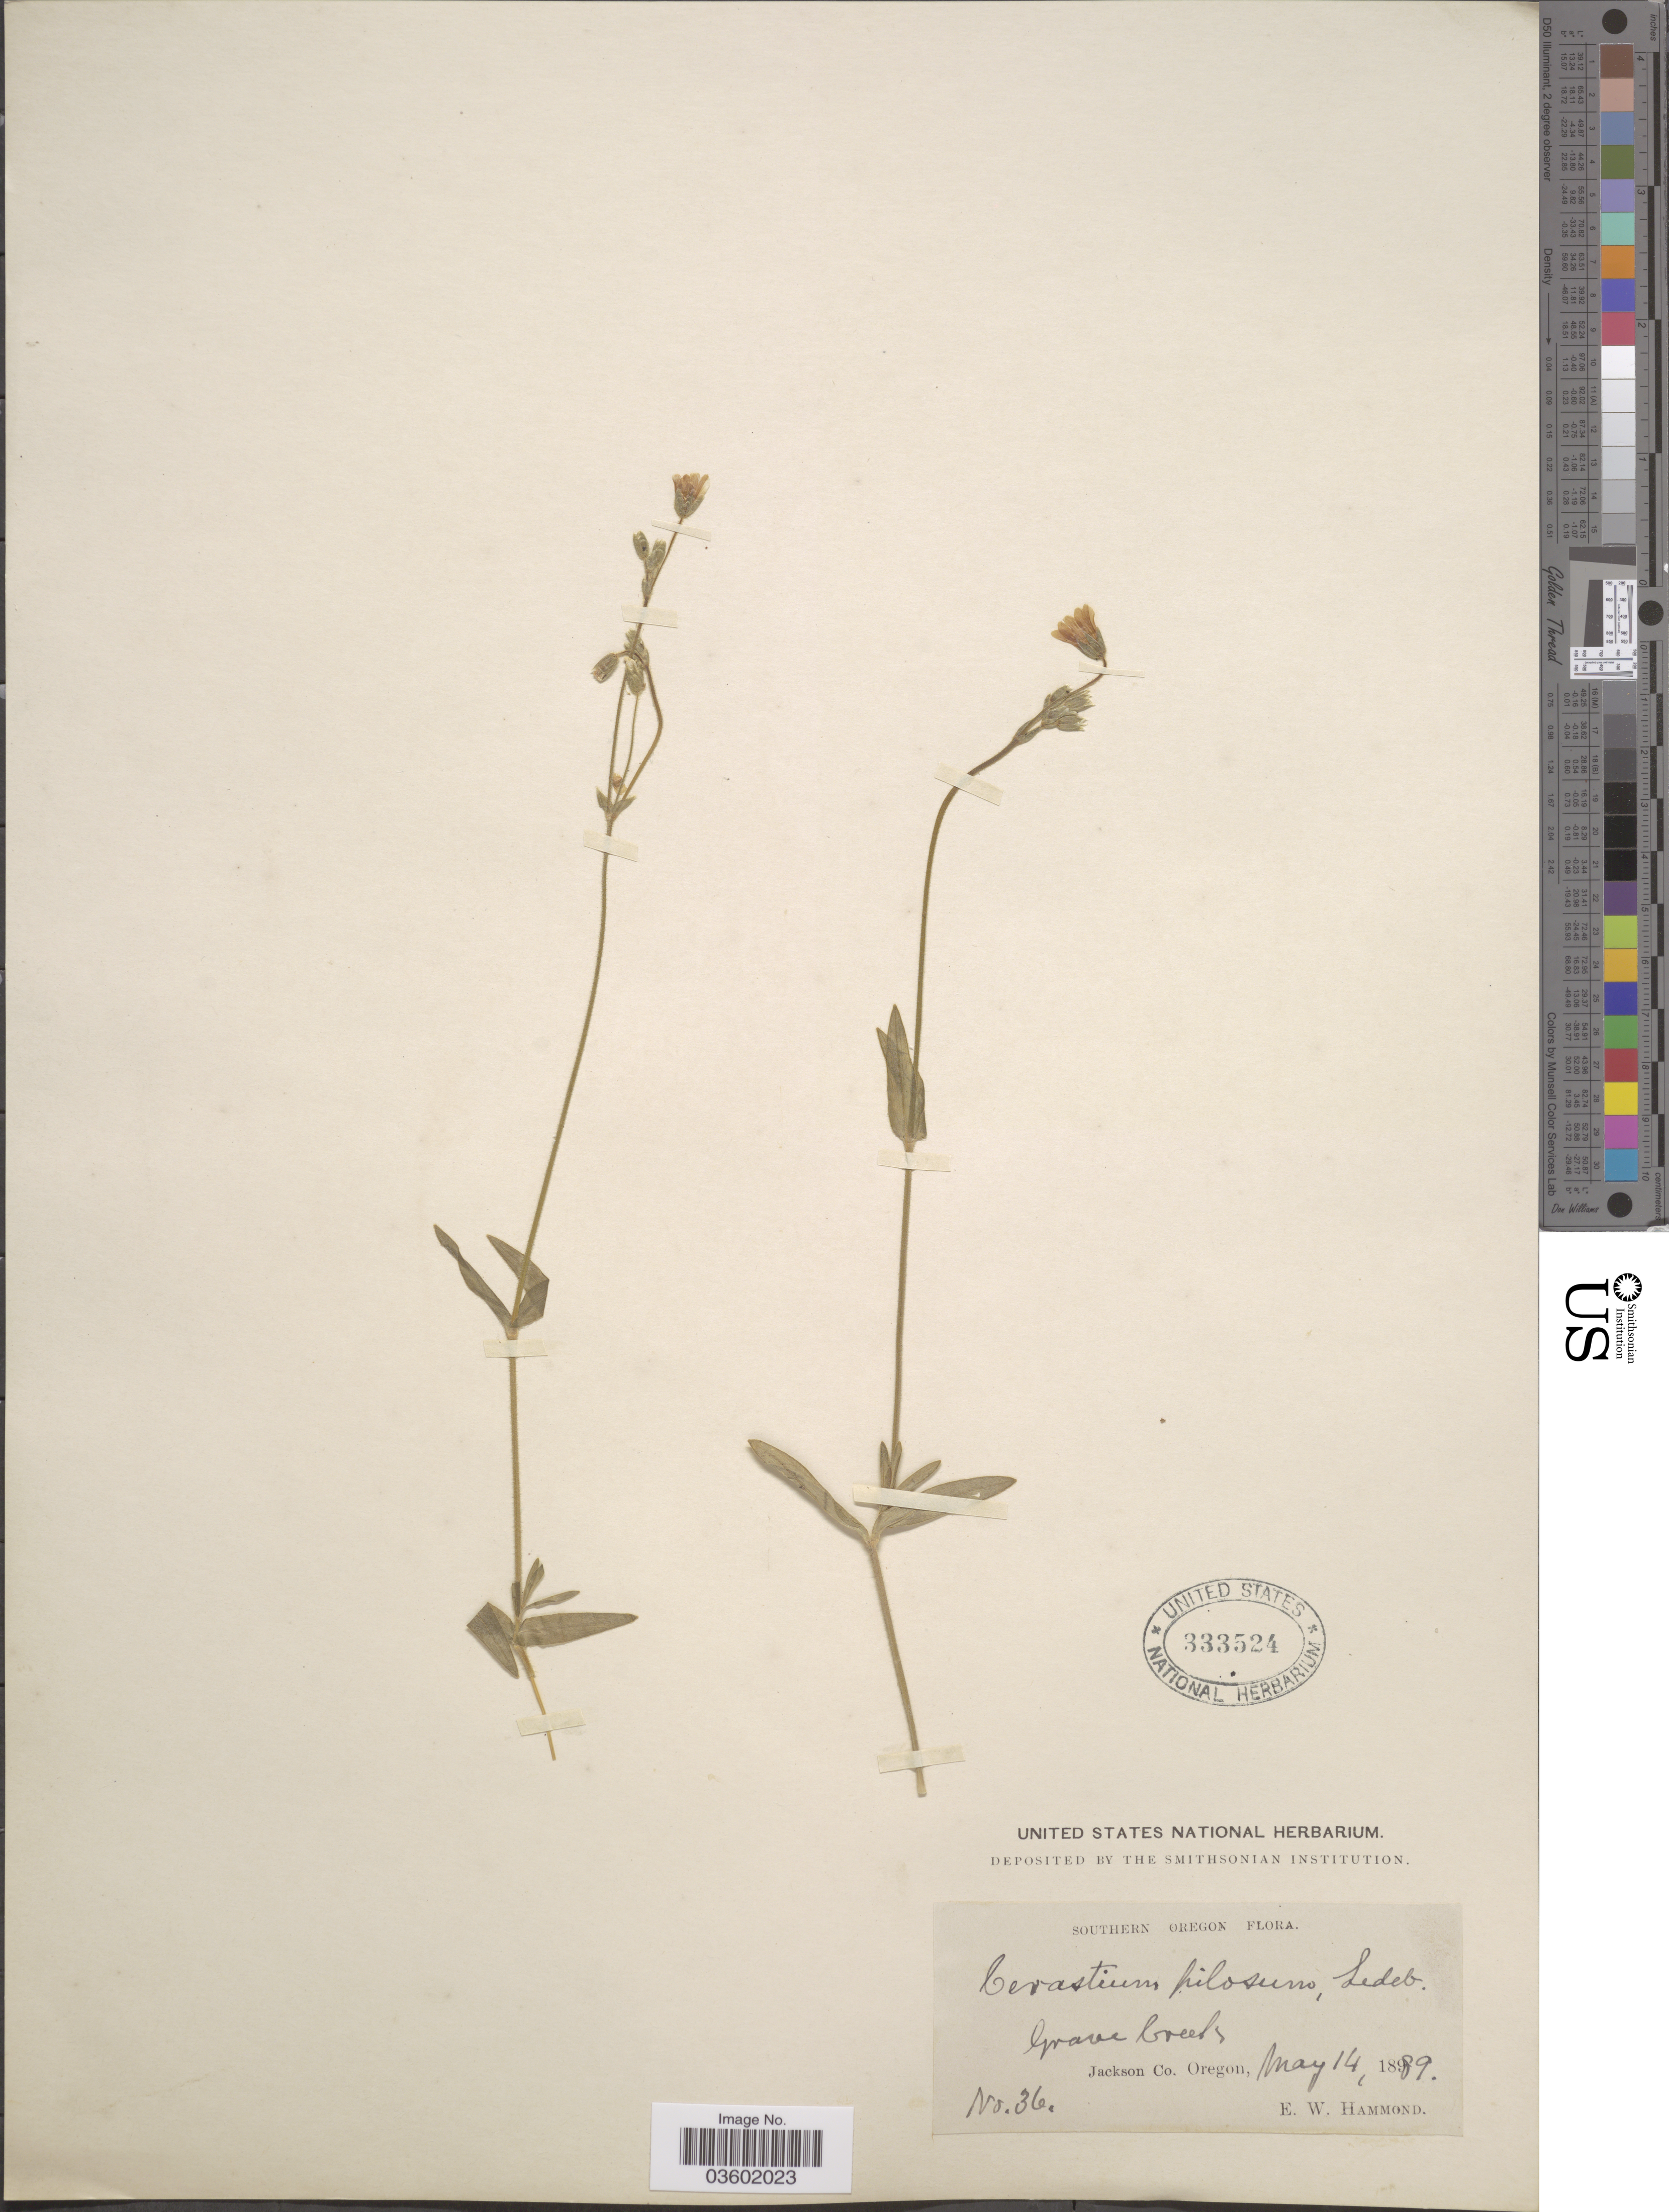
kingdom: Plantae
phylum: Tracheophyta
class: Magnoliopsida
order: Caryophyllales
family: Caryophyllaceae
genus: Cerastium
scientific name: Cerastium pilosum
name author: Greene in Rydb.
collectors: E. Hammond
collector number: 36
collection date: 1889-05-14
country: United States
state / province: Oregon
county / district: Jackson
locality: Southern Oregon. Grave Creeks. Jackson Co.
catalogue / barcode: US 333524